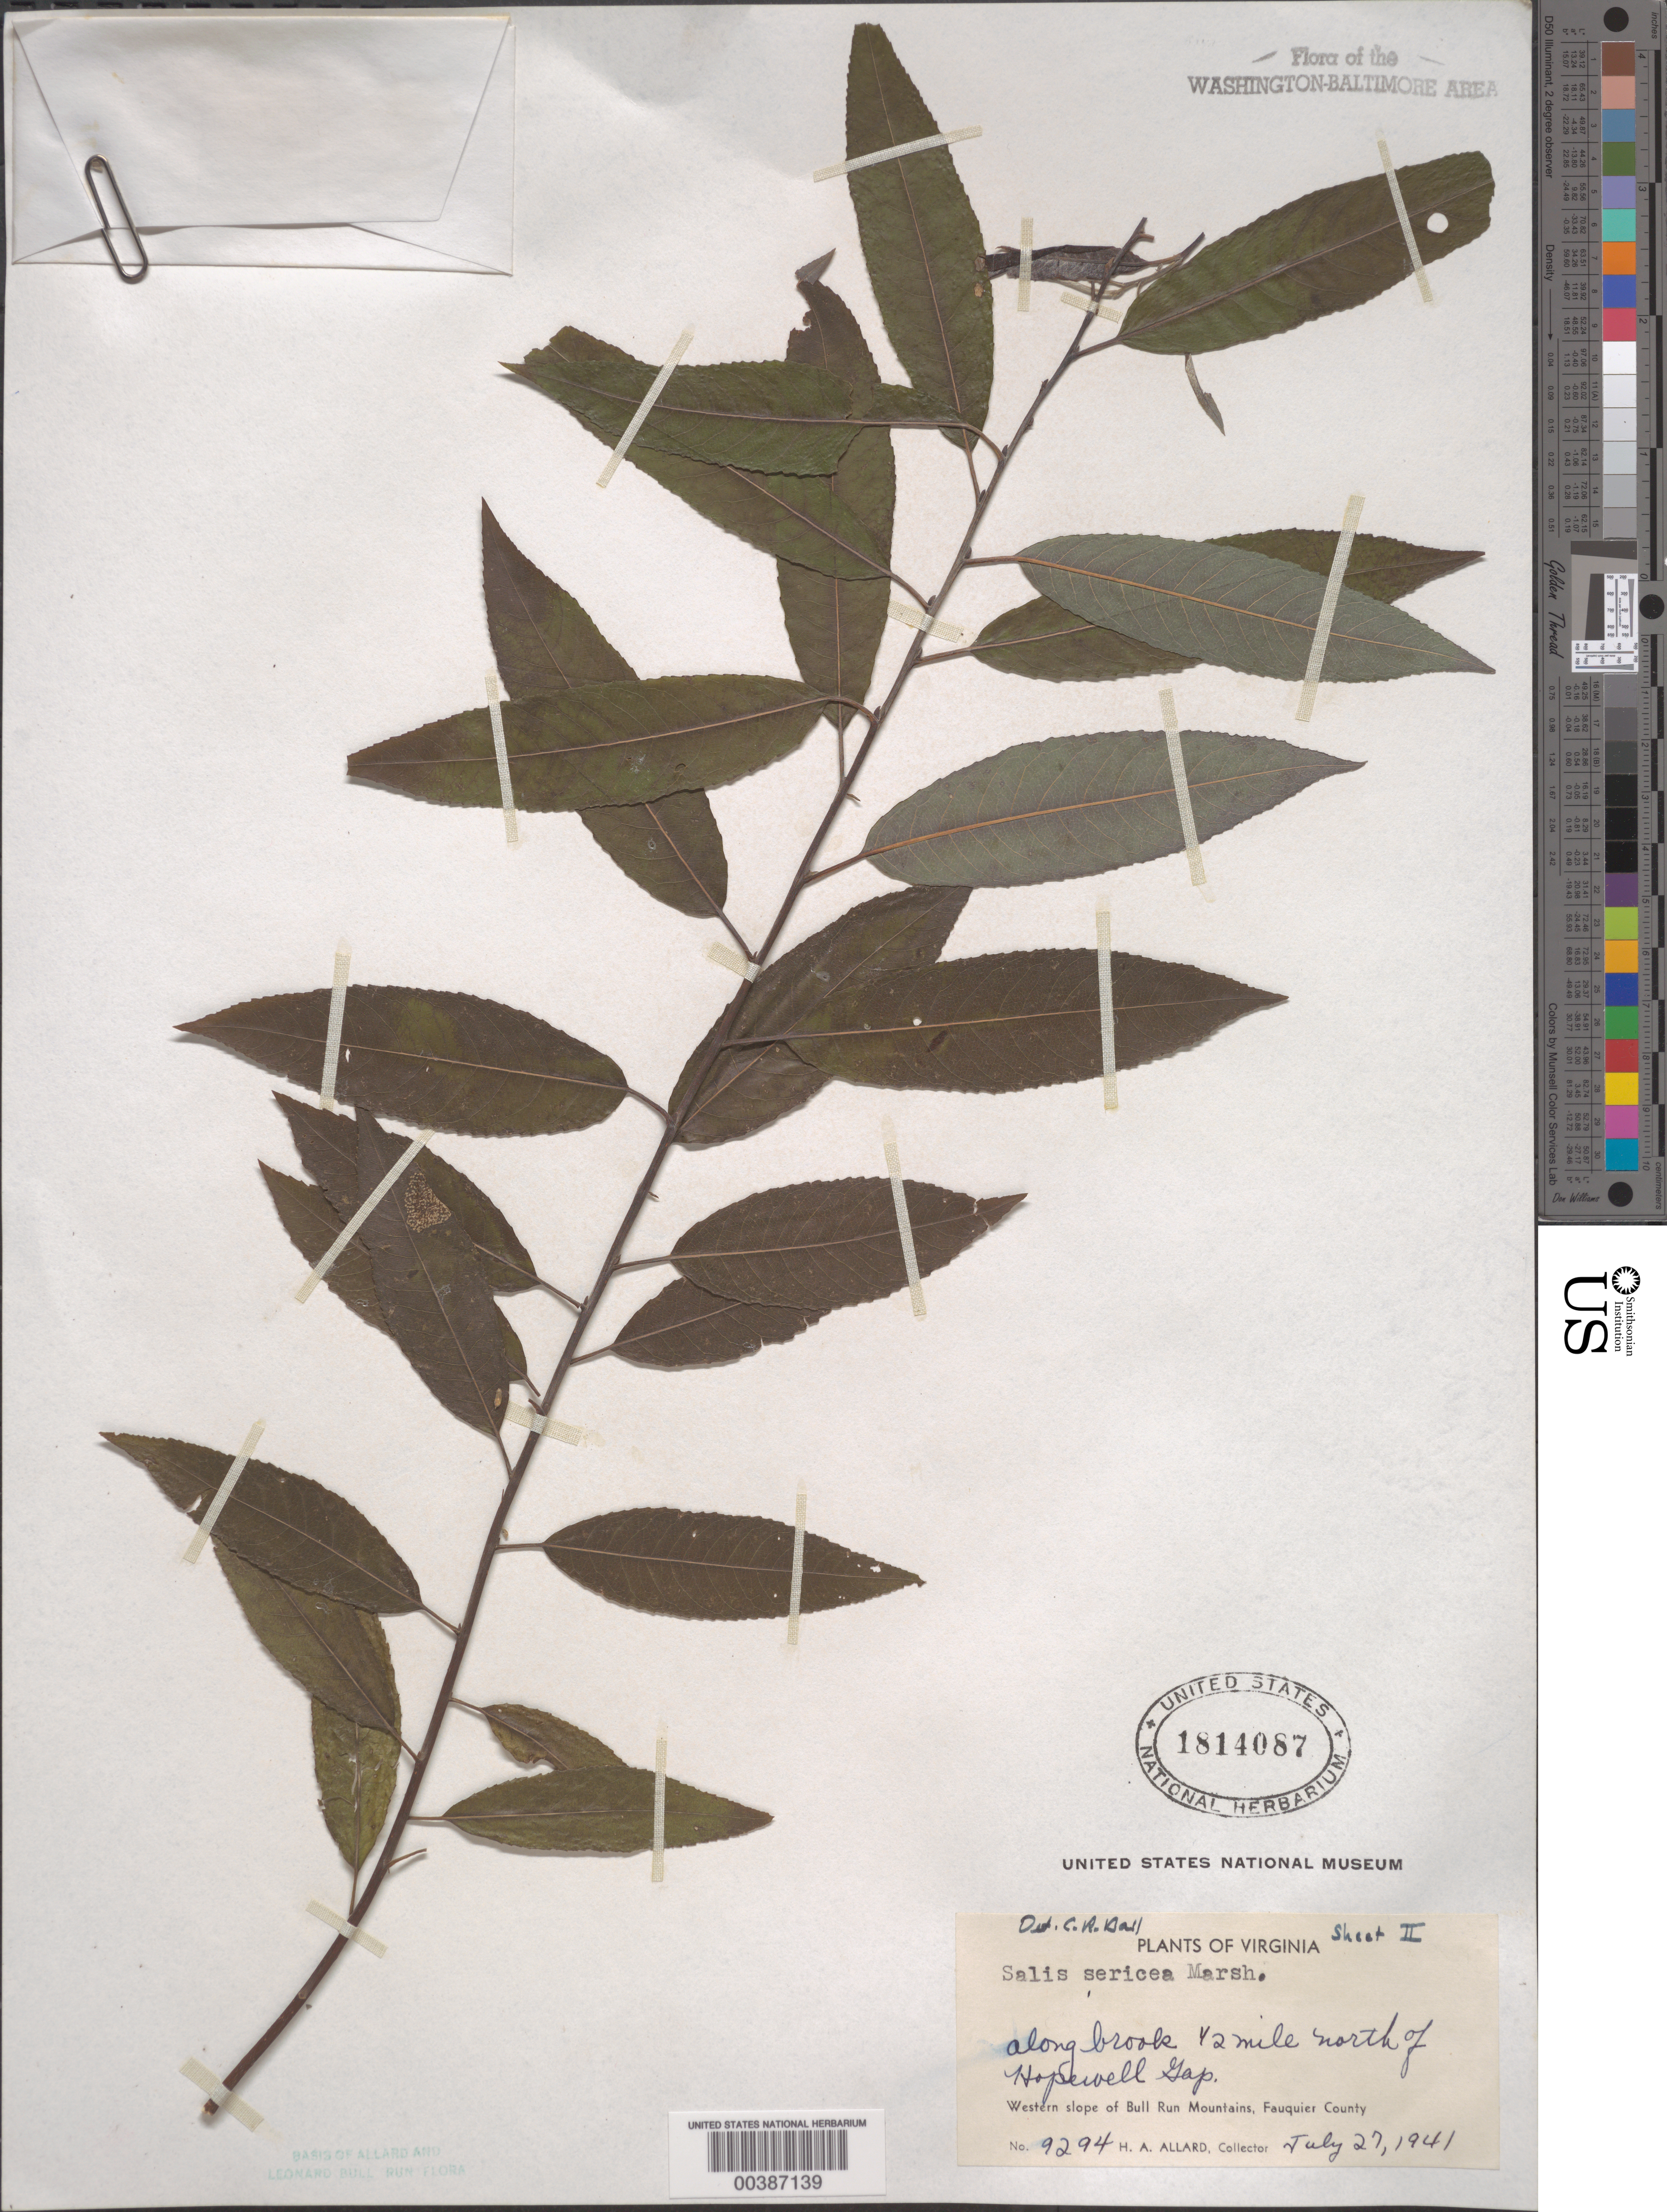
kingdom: Plantae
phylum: Tracheophyta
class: Magnoliopsida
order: Malpighiales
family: Salicaceae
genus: Salix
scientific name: Salix sericea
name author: Marshall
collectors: H. A. Allard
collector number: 9294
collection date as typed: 27 Jul 1941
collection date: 1941-07-27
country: United States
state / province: Virginia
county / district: Fauquier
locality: North of Hopewell Gap, along Brook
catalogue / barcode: US 1814087